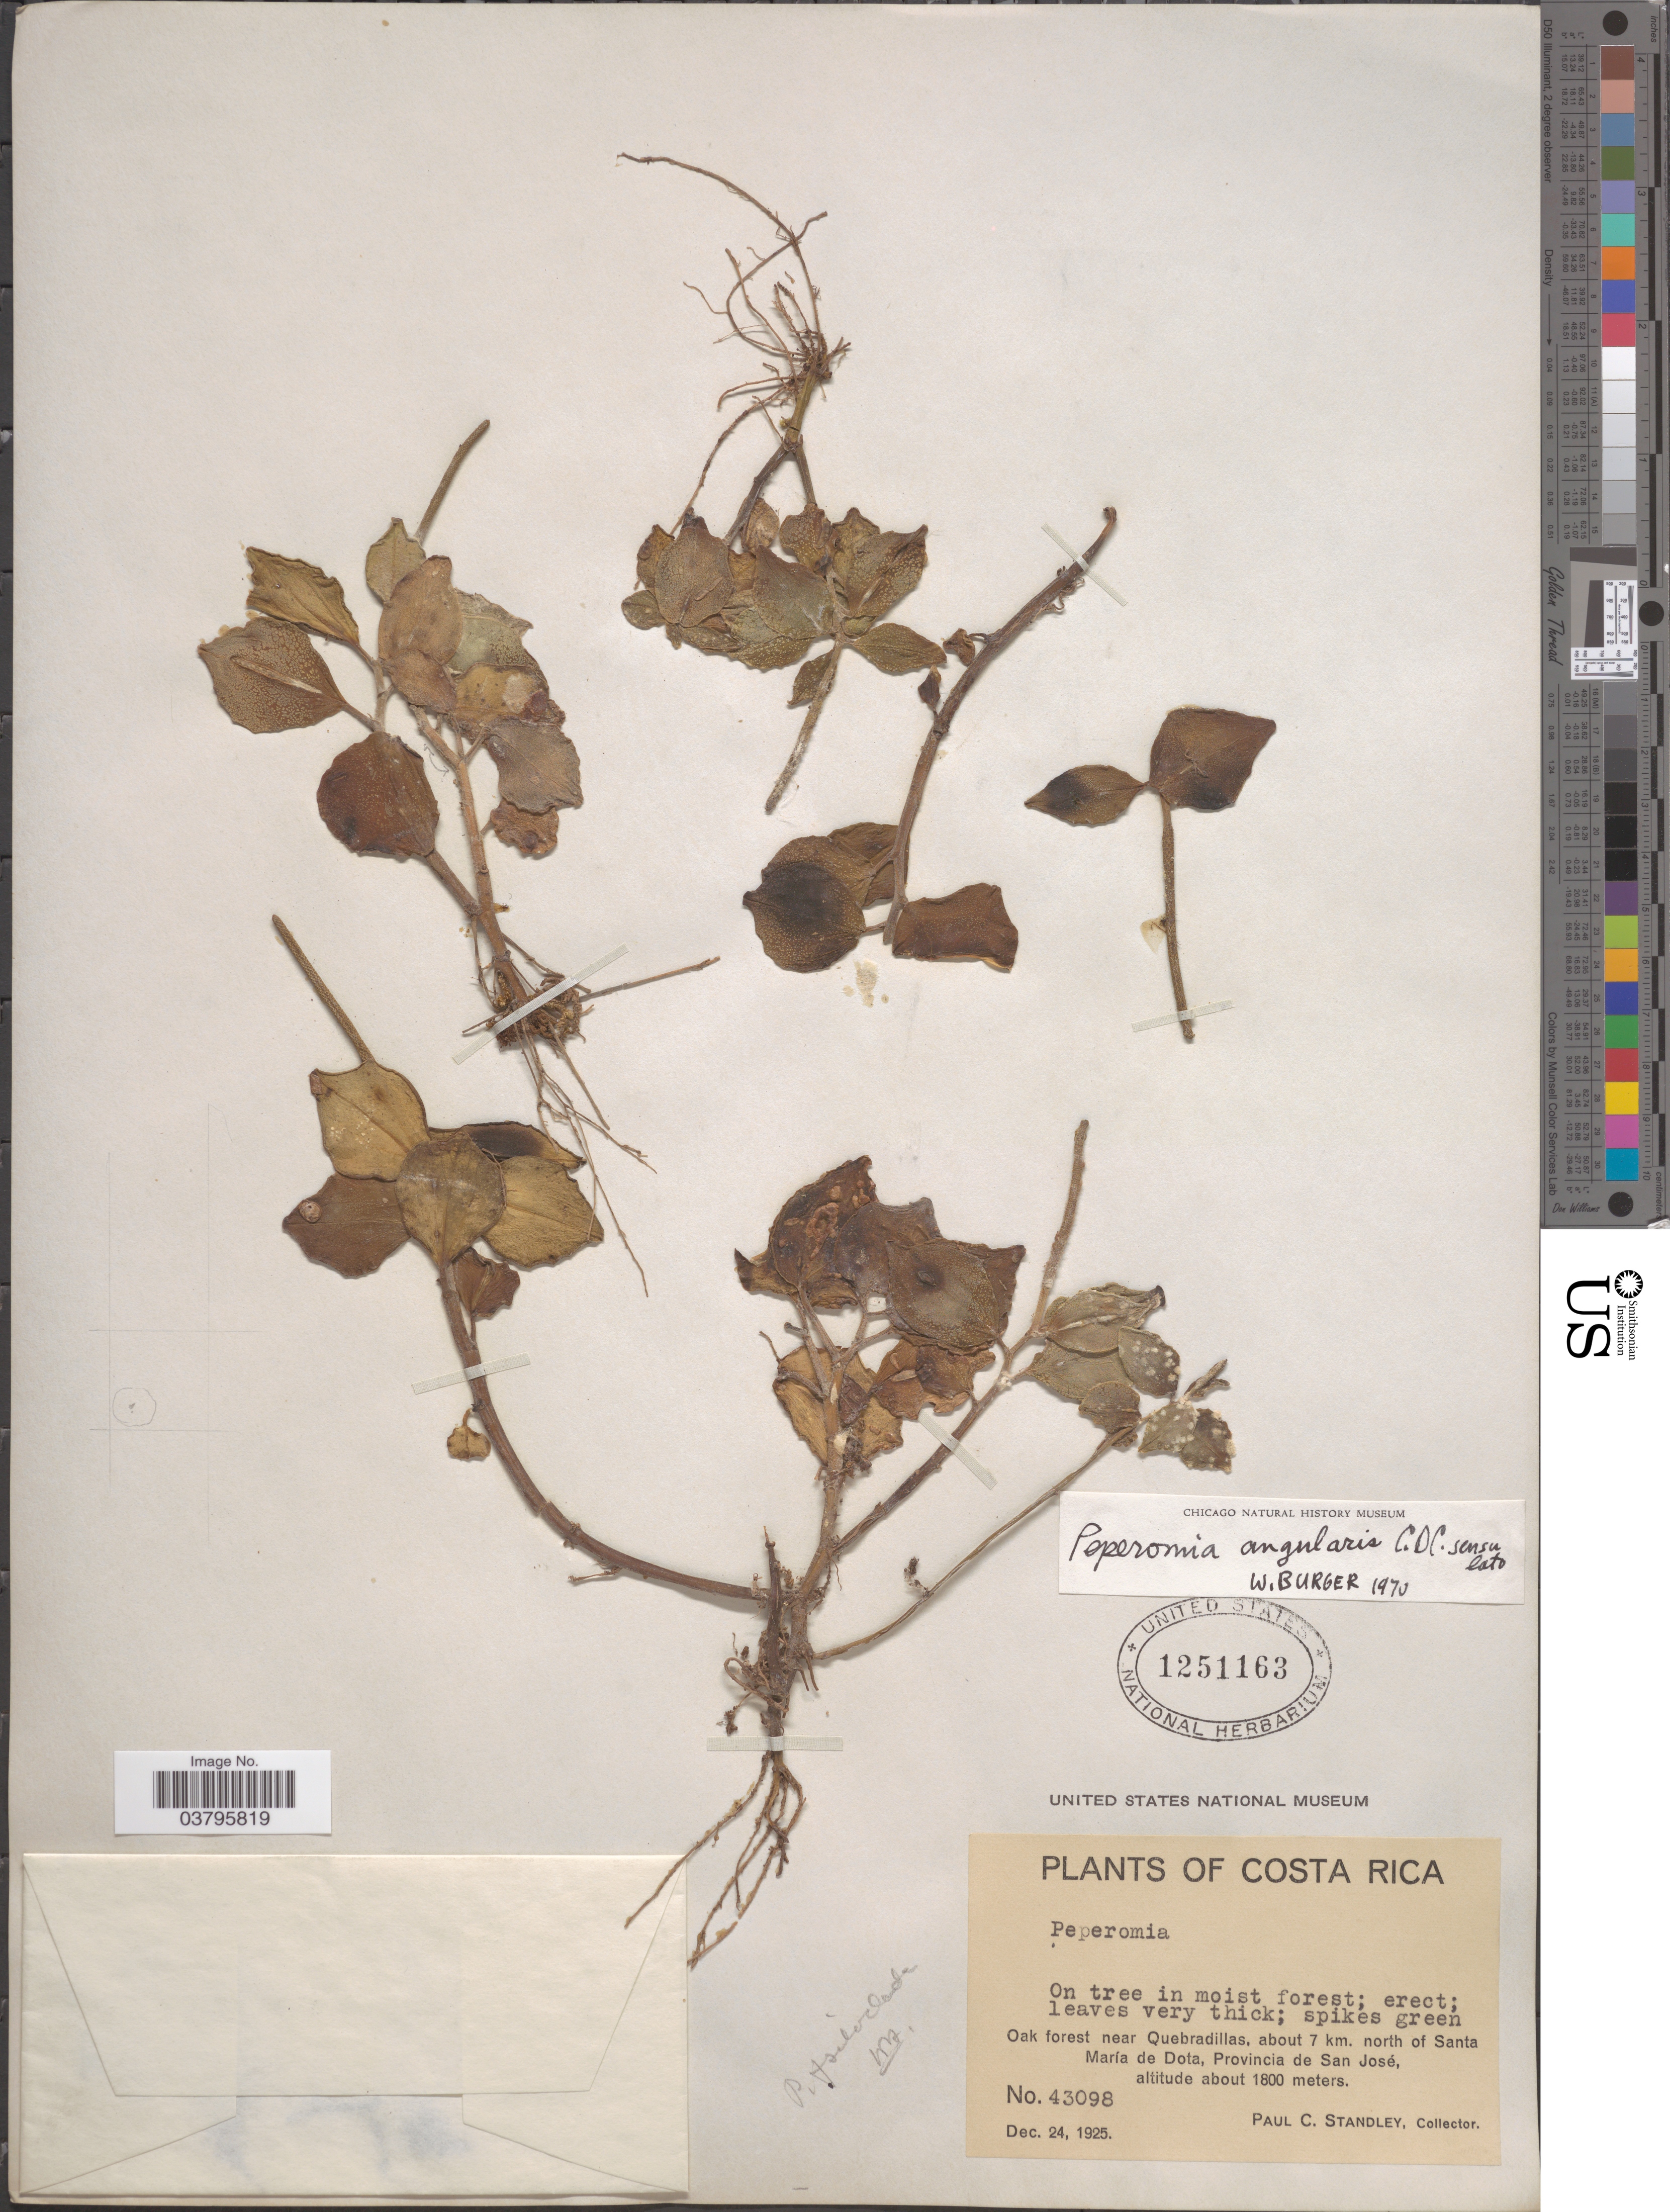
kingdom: Plantae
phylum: Tracheophyta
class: Magnoliopsida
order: Piperales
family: Piperaceae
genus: Peperomia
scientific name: Peperomia san-joseana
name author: C. DC.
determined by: Jiménez, José Estaban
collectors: P. C. Standley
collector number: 43098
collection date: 1925-12-24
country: Costa Rica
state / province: San José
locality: Oak forest near Quebradillas, about 7 km. north of Santa María de Dota.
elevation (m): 1800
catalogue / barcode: US 1251163